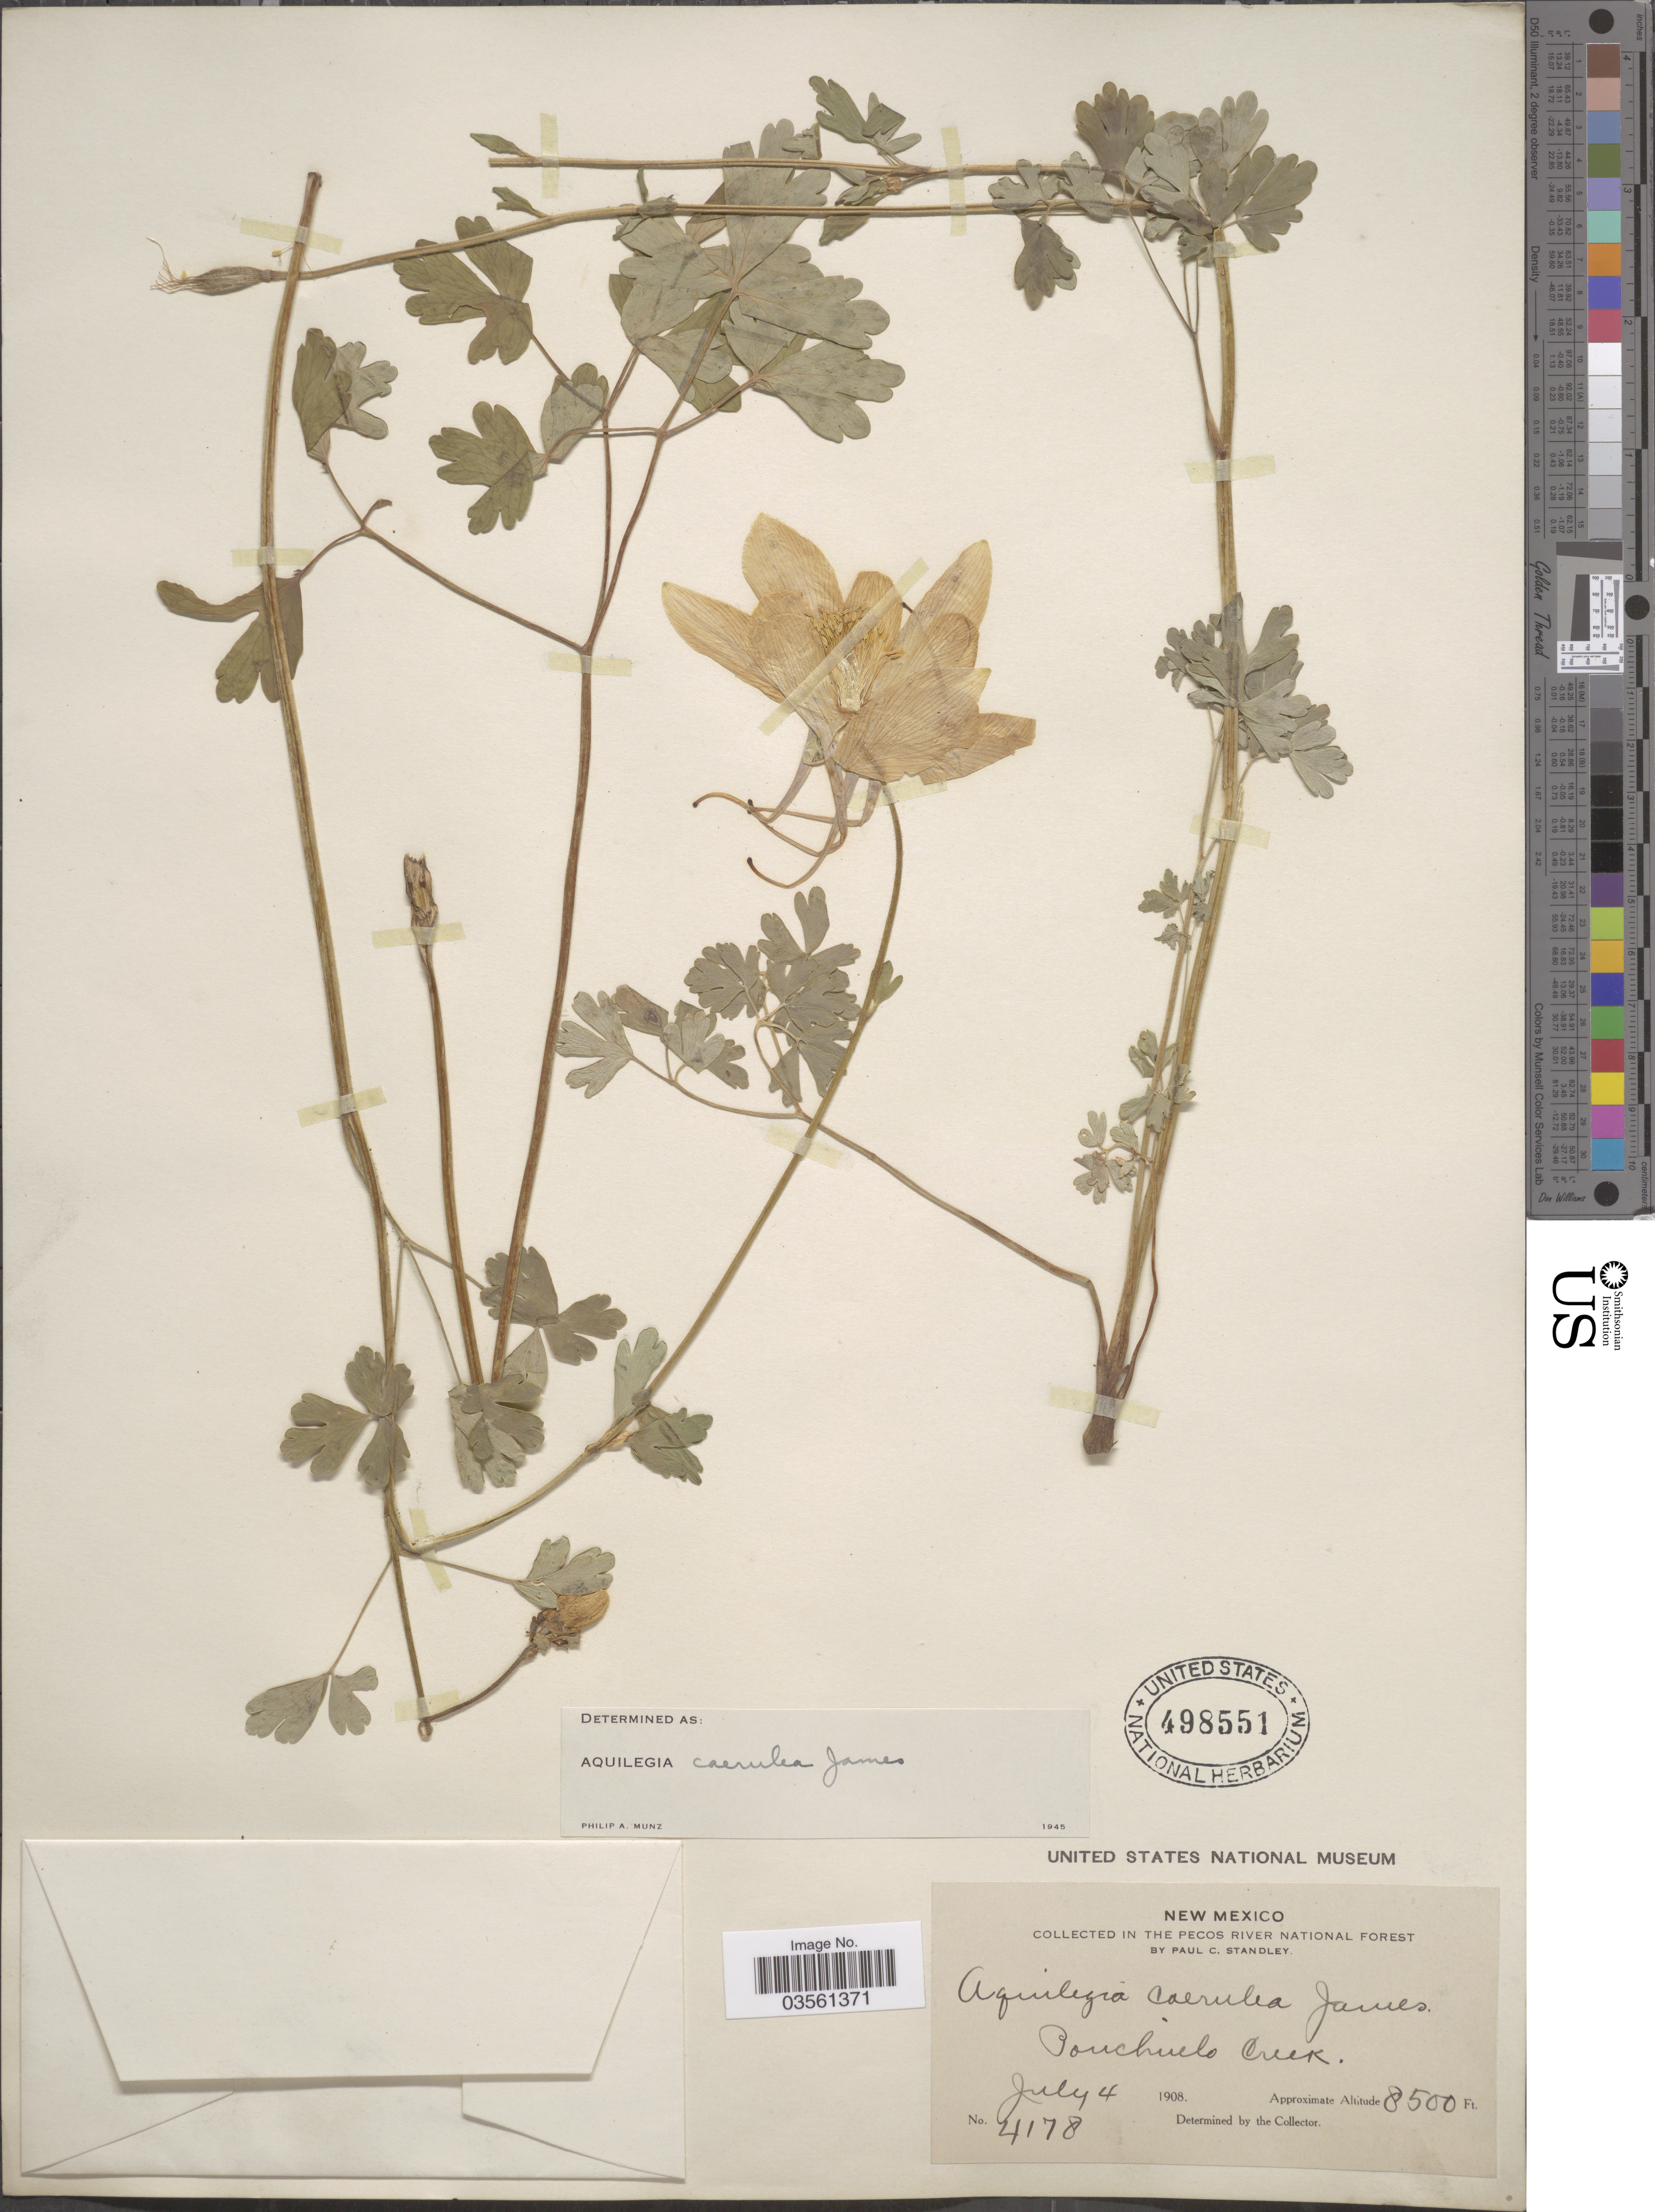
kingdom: Plantae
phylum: Tracheophyta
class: Magnoliopsida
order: Ranunculales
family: Ranunculaceae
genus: Aquilegia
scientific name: Aquilegia coerulea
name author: E. James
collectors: P. C. Standley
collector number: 4178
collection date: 1908-07-04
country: United States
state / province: New Mexico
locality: The Pecos River National Forest. Ponchuelo Creek.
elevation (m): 2591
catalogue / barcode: US 498551